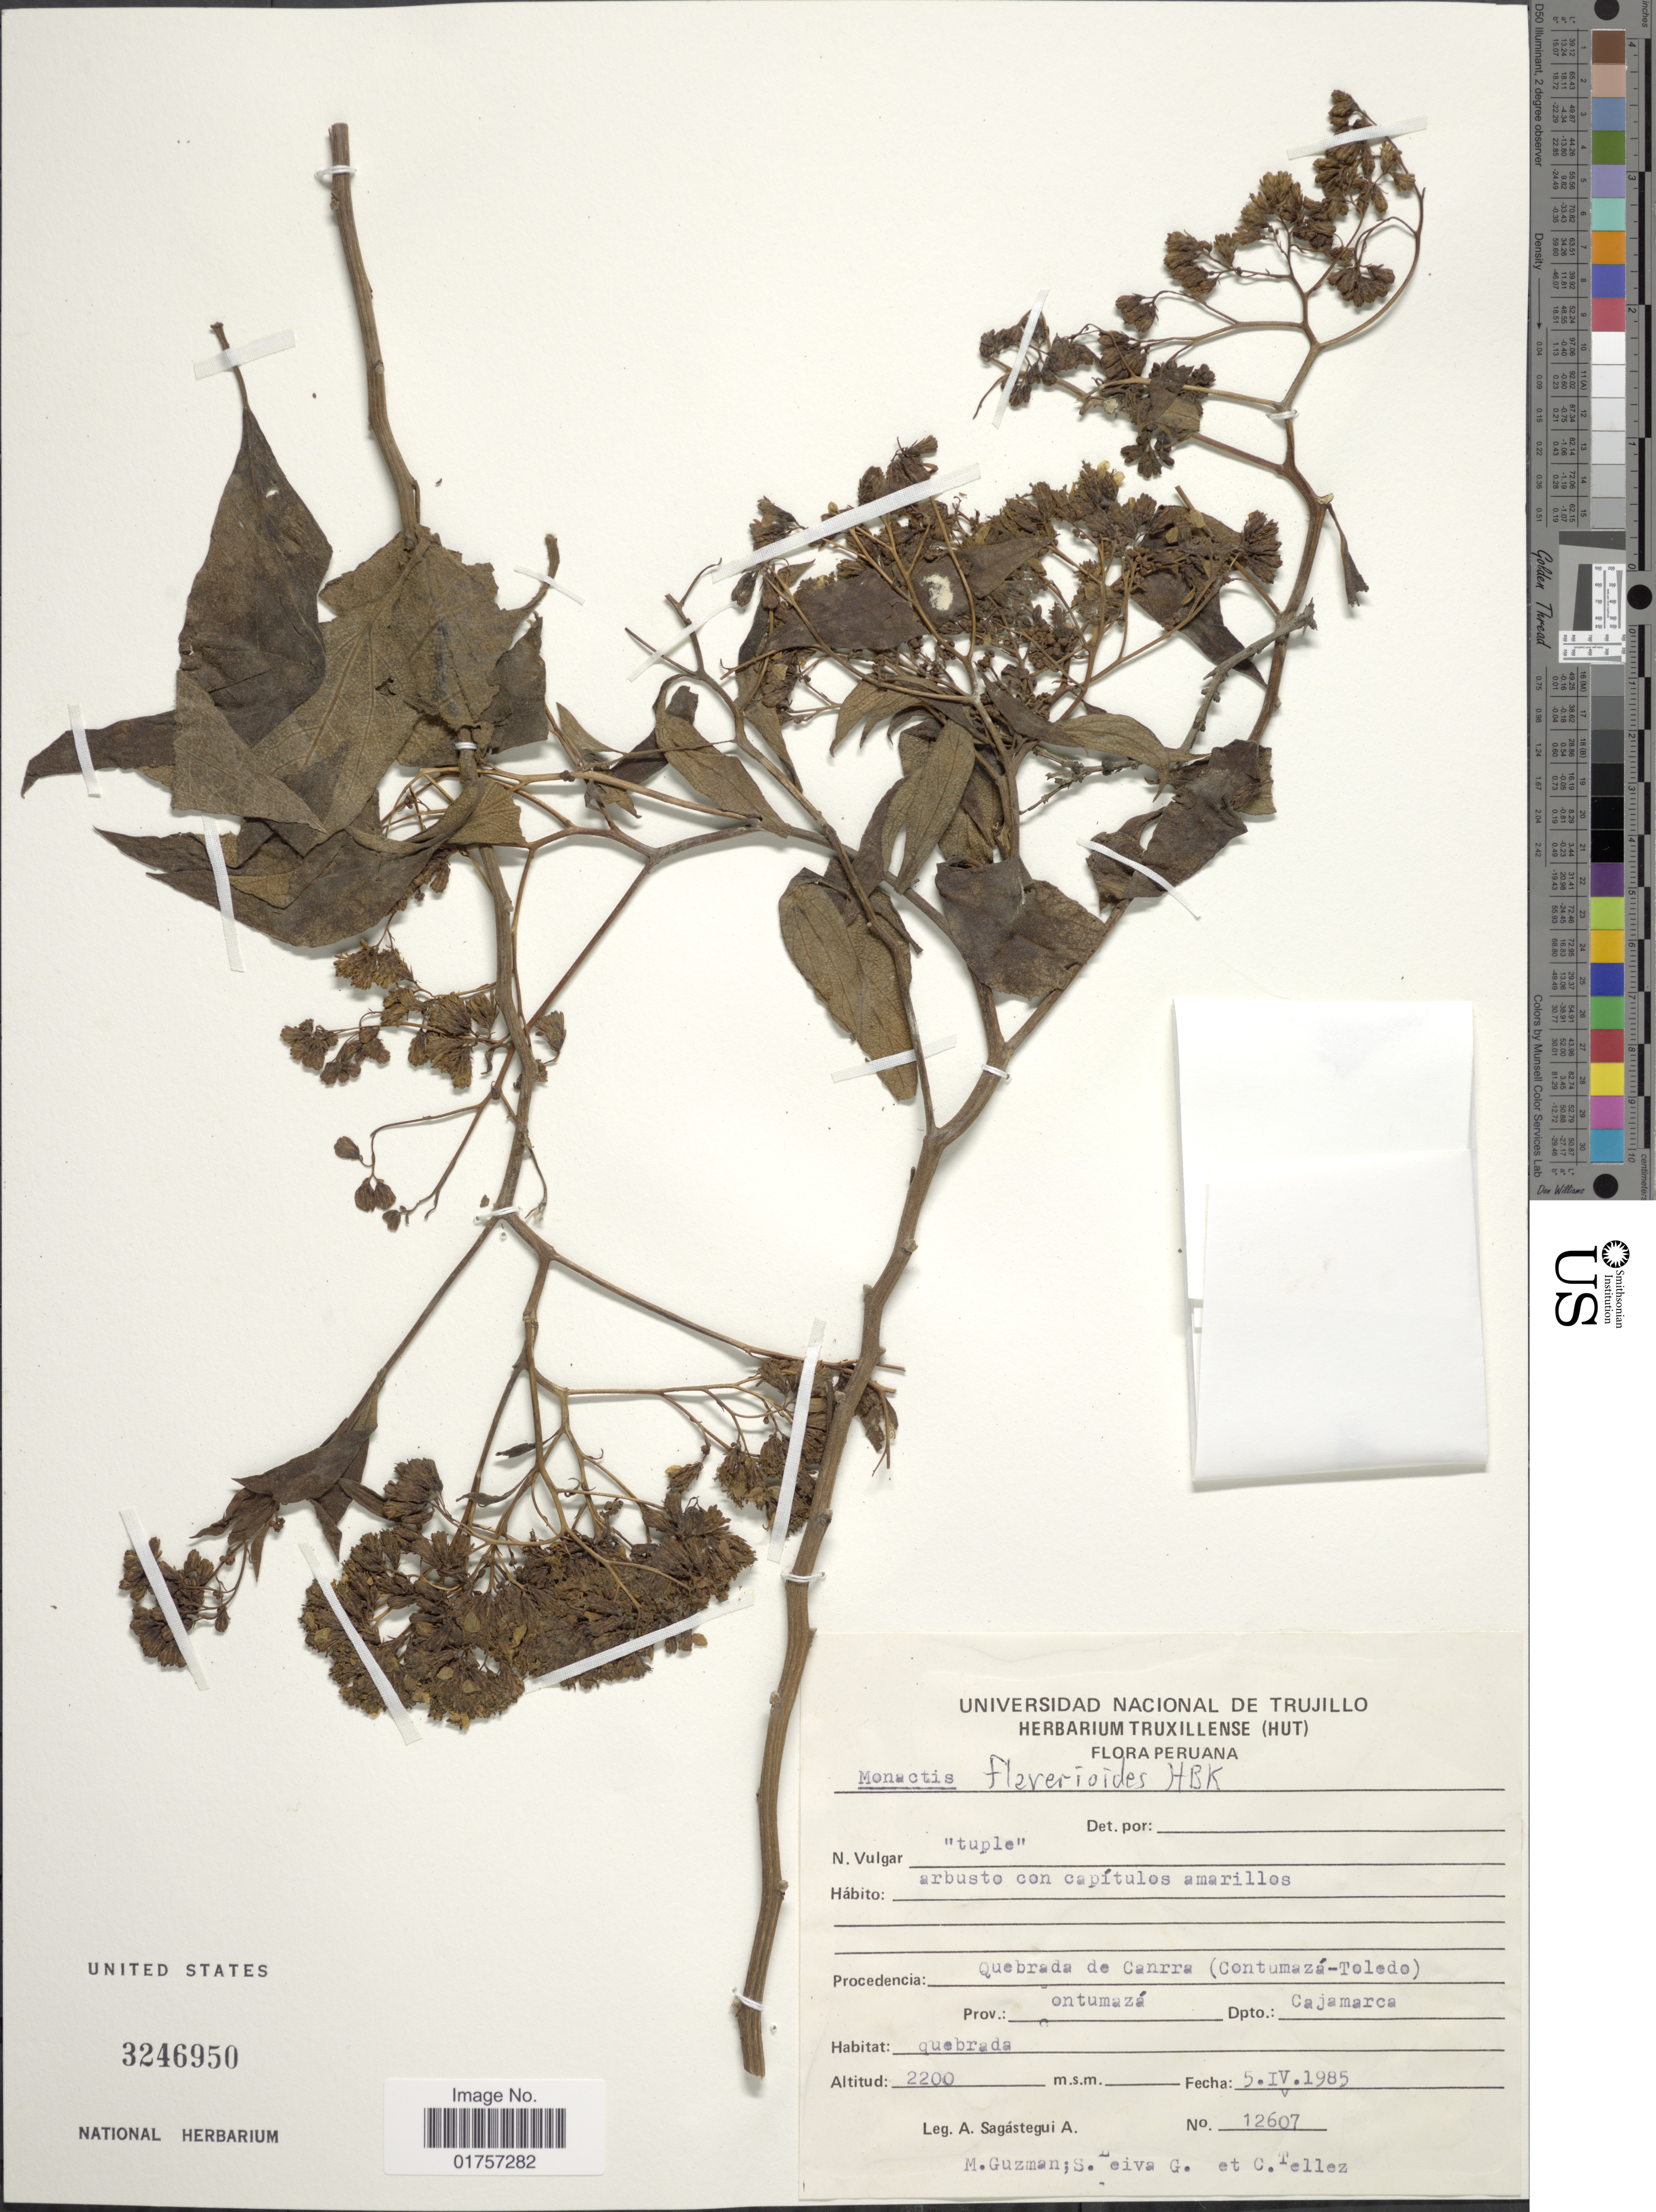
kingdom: Plantae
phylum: Tracheophyta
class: Magnoliopsida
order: Asterales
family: Asteraceae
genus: Monactis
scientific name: Monactis flaverioides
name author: Humb.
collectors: A. Sagástegui A., M. Guzman, S. Leiva G. & C. Téllez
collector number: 12607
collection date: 1985-04-05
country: Peru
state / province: Cajamarca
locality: Procedencia: Quebrada de Canrra (Contumazá-Toledo). Prov.: Contumazá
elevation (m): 2200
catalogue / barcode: US 3246950